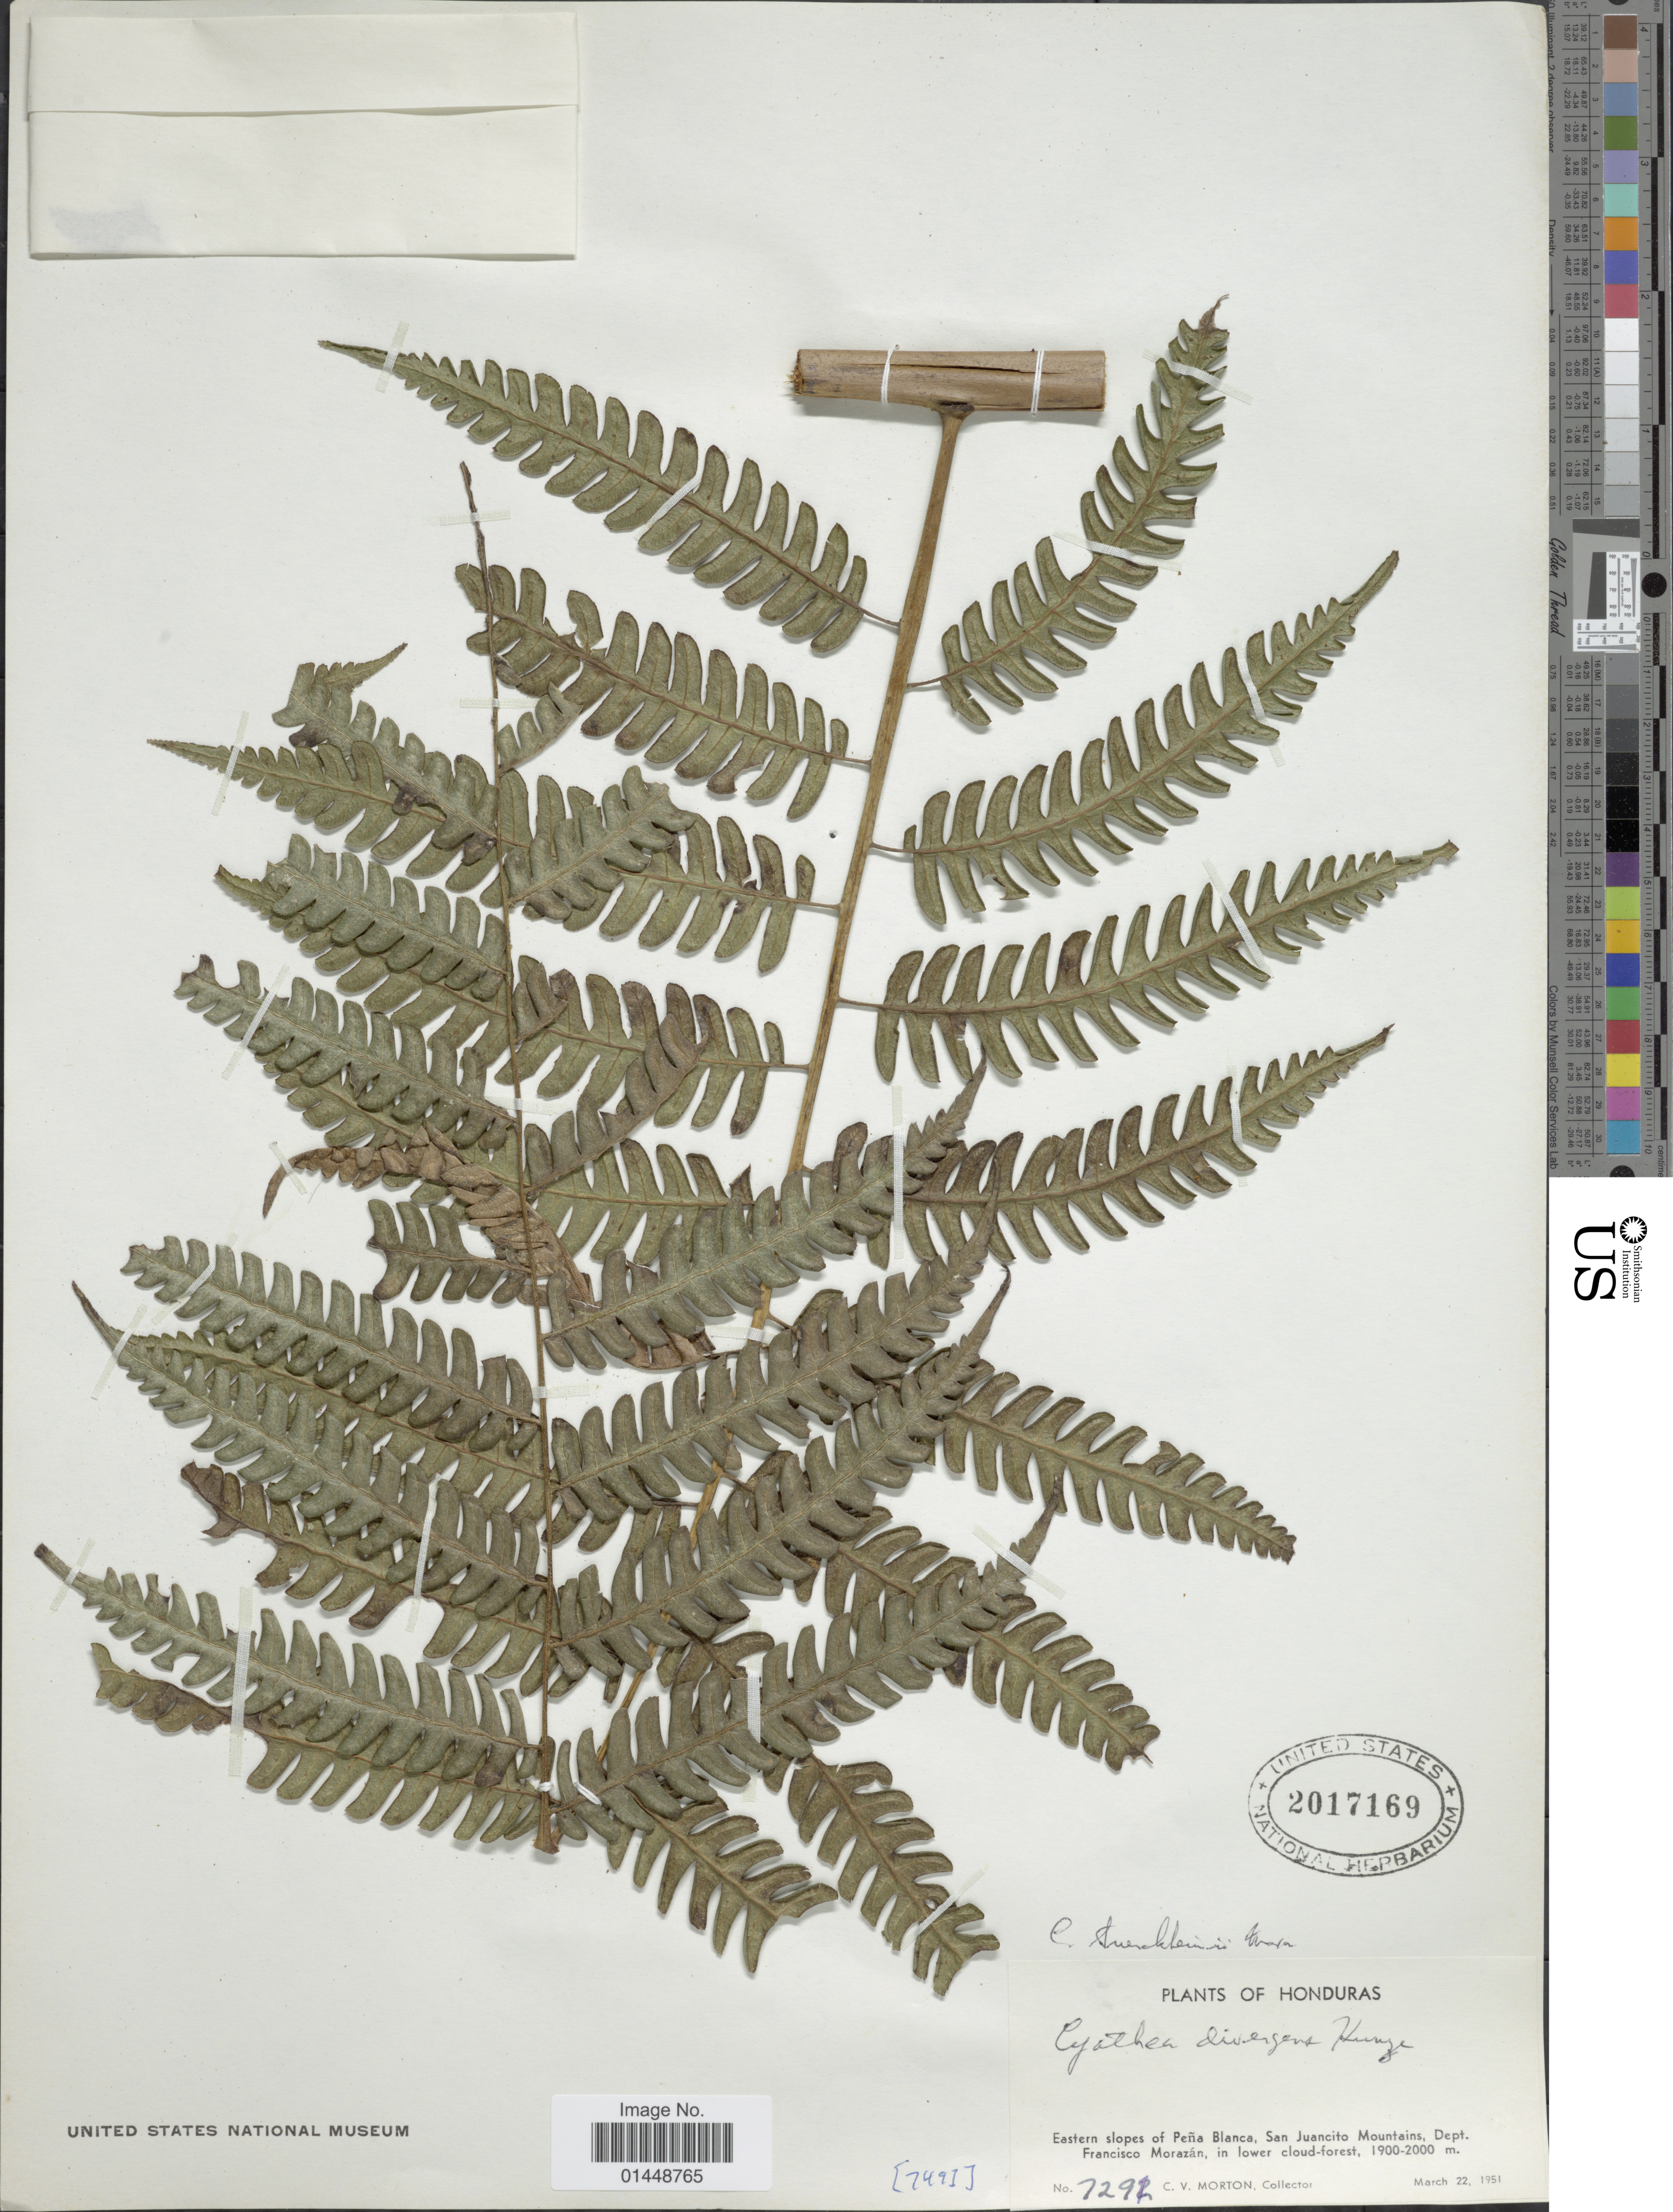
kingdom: Plantae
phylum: Tracheophyta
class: Polypodiopsida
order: Cyatheales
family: Cyatheaceae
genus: Cyathea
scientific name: Cyathea divergens var. tuerckheimii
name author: (Maxon) R.M. Tryon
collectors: C. V. Morton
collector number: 7291*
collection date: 1951-03-22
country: Honduras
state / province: Fco. Morazán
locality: Eastern sloples of Peña Blanca, San Juancito Mountains, Dept. Francisco Morazán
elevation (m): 1900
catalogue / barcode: US 2017169